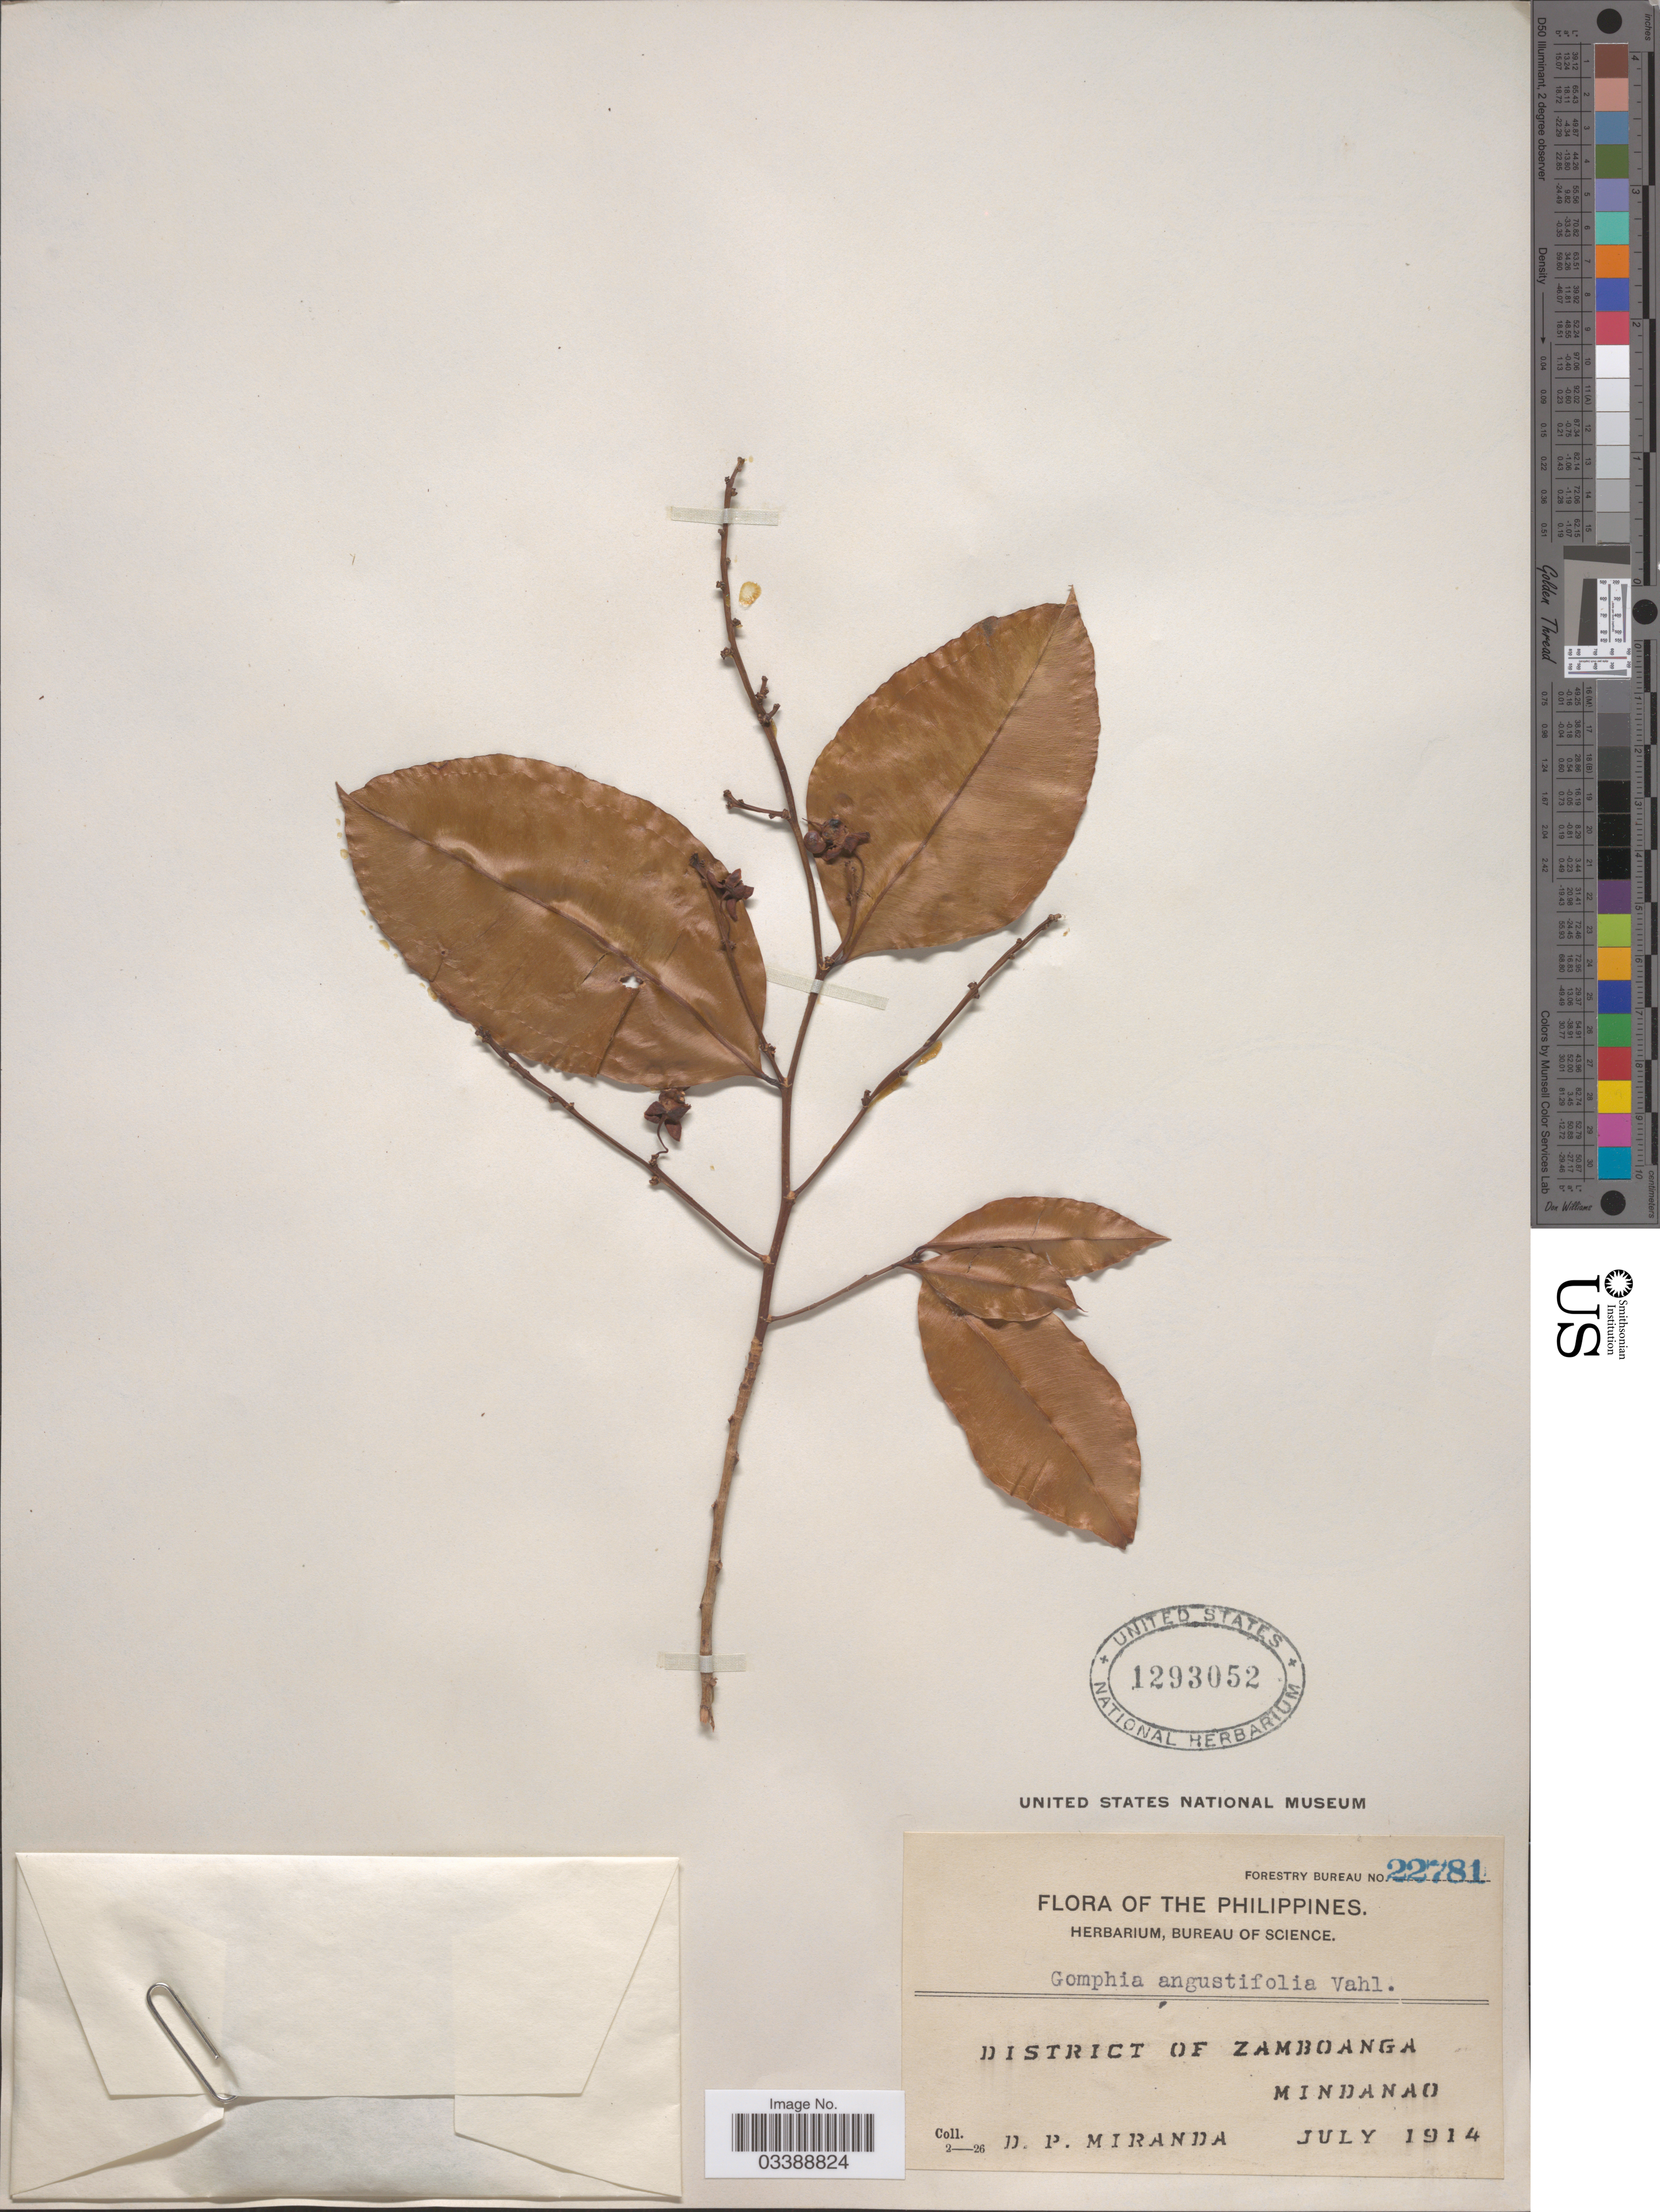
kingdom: Plantae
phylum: Tracheophyta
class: Magnoliopsida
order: Malpighiales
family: Ochnaceae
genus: Campylospermum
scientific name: Campylospermum serratum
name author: (Gaertn.) Bittrich & M.C.E. Amaral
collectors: D. P. Miranda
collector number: Forestry Bureau 22781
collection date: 1914-07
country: Philippines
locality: District of Zamboanga. Mindanao.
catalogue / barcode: US 1293052